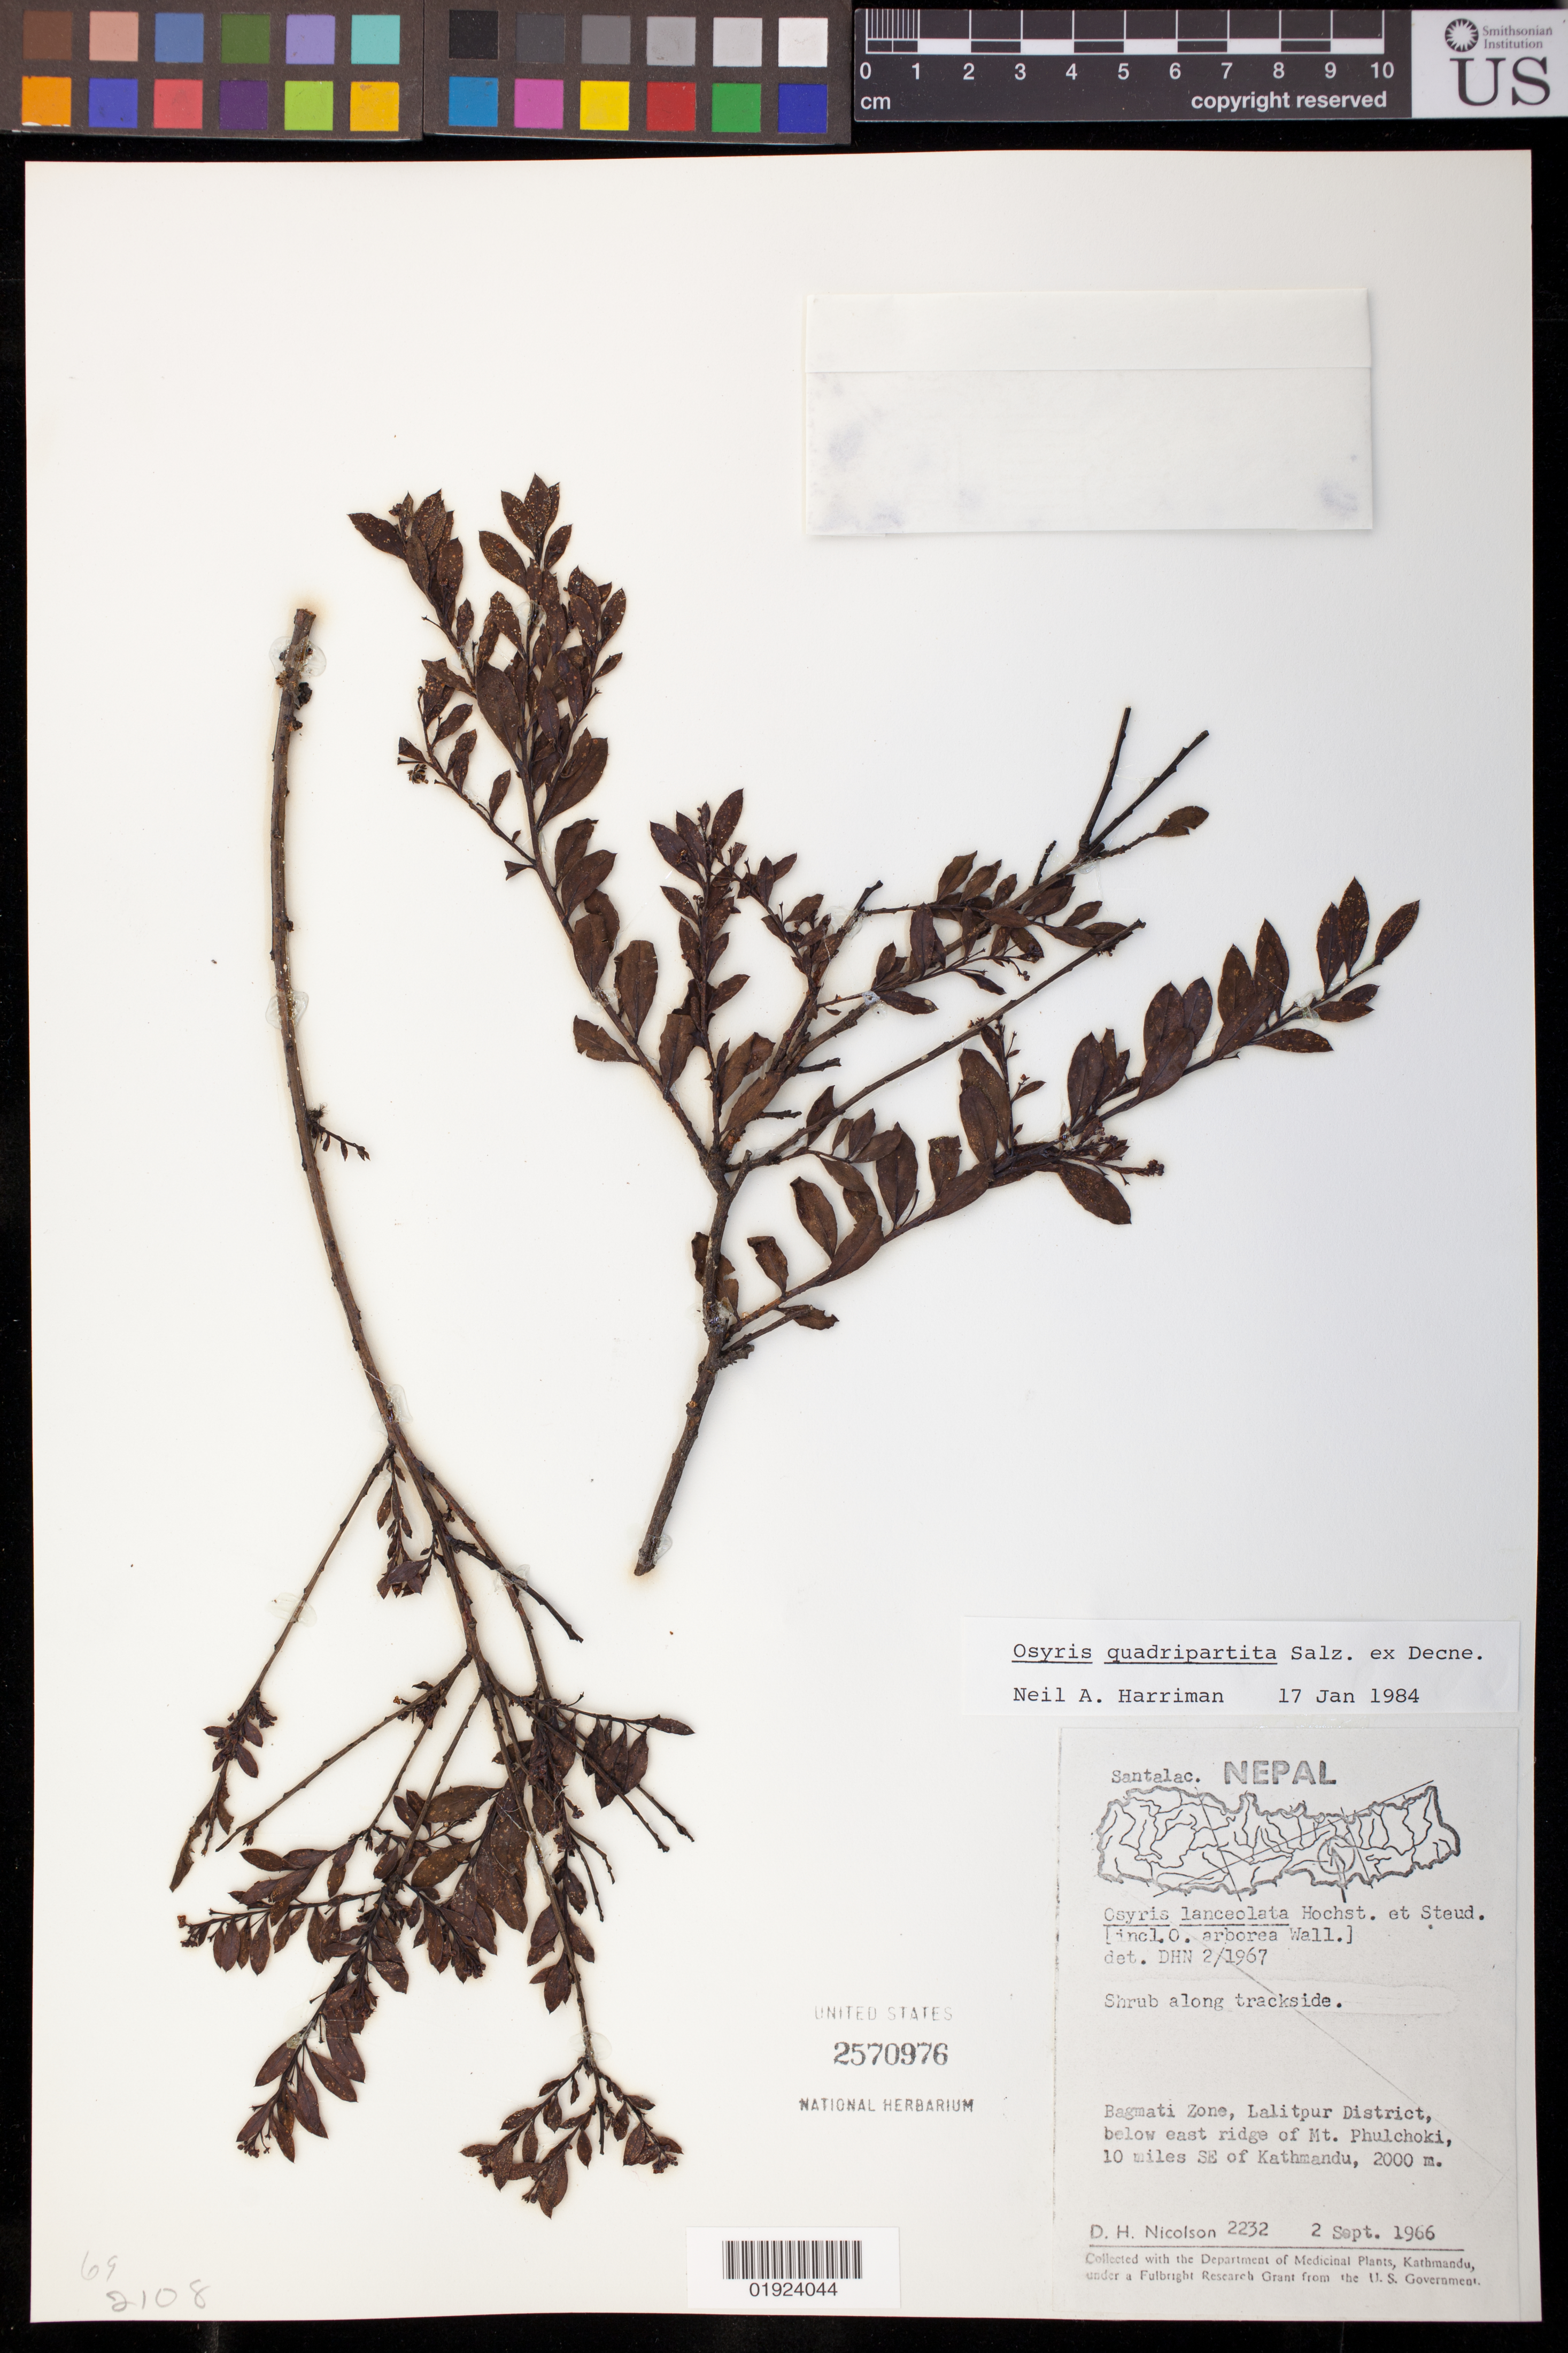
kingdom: Plantae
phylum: Tracheophyta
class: Magnoliopsida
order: Santalales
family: Santalaceae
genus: Osyris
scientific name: Osyris quadripartita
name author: Salzm. ex Decne.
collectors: D. H. Nicolson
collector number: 2232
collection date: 1966-09-02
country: Nepal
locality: Bagmati Zone, Lalitpur District, below east ridge of Mt. Phulchoki, 10 miles SE of Kathmandu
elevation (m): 2000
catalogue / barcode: US 2570976